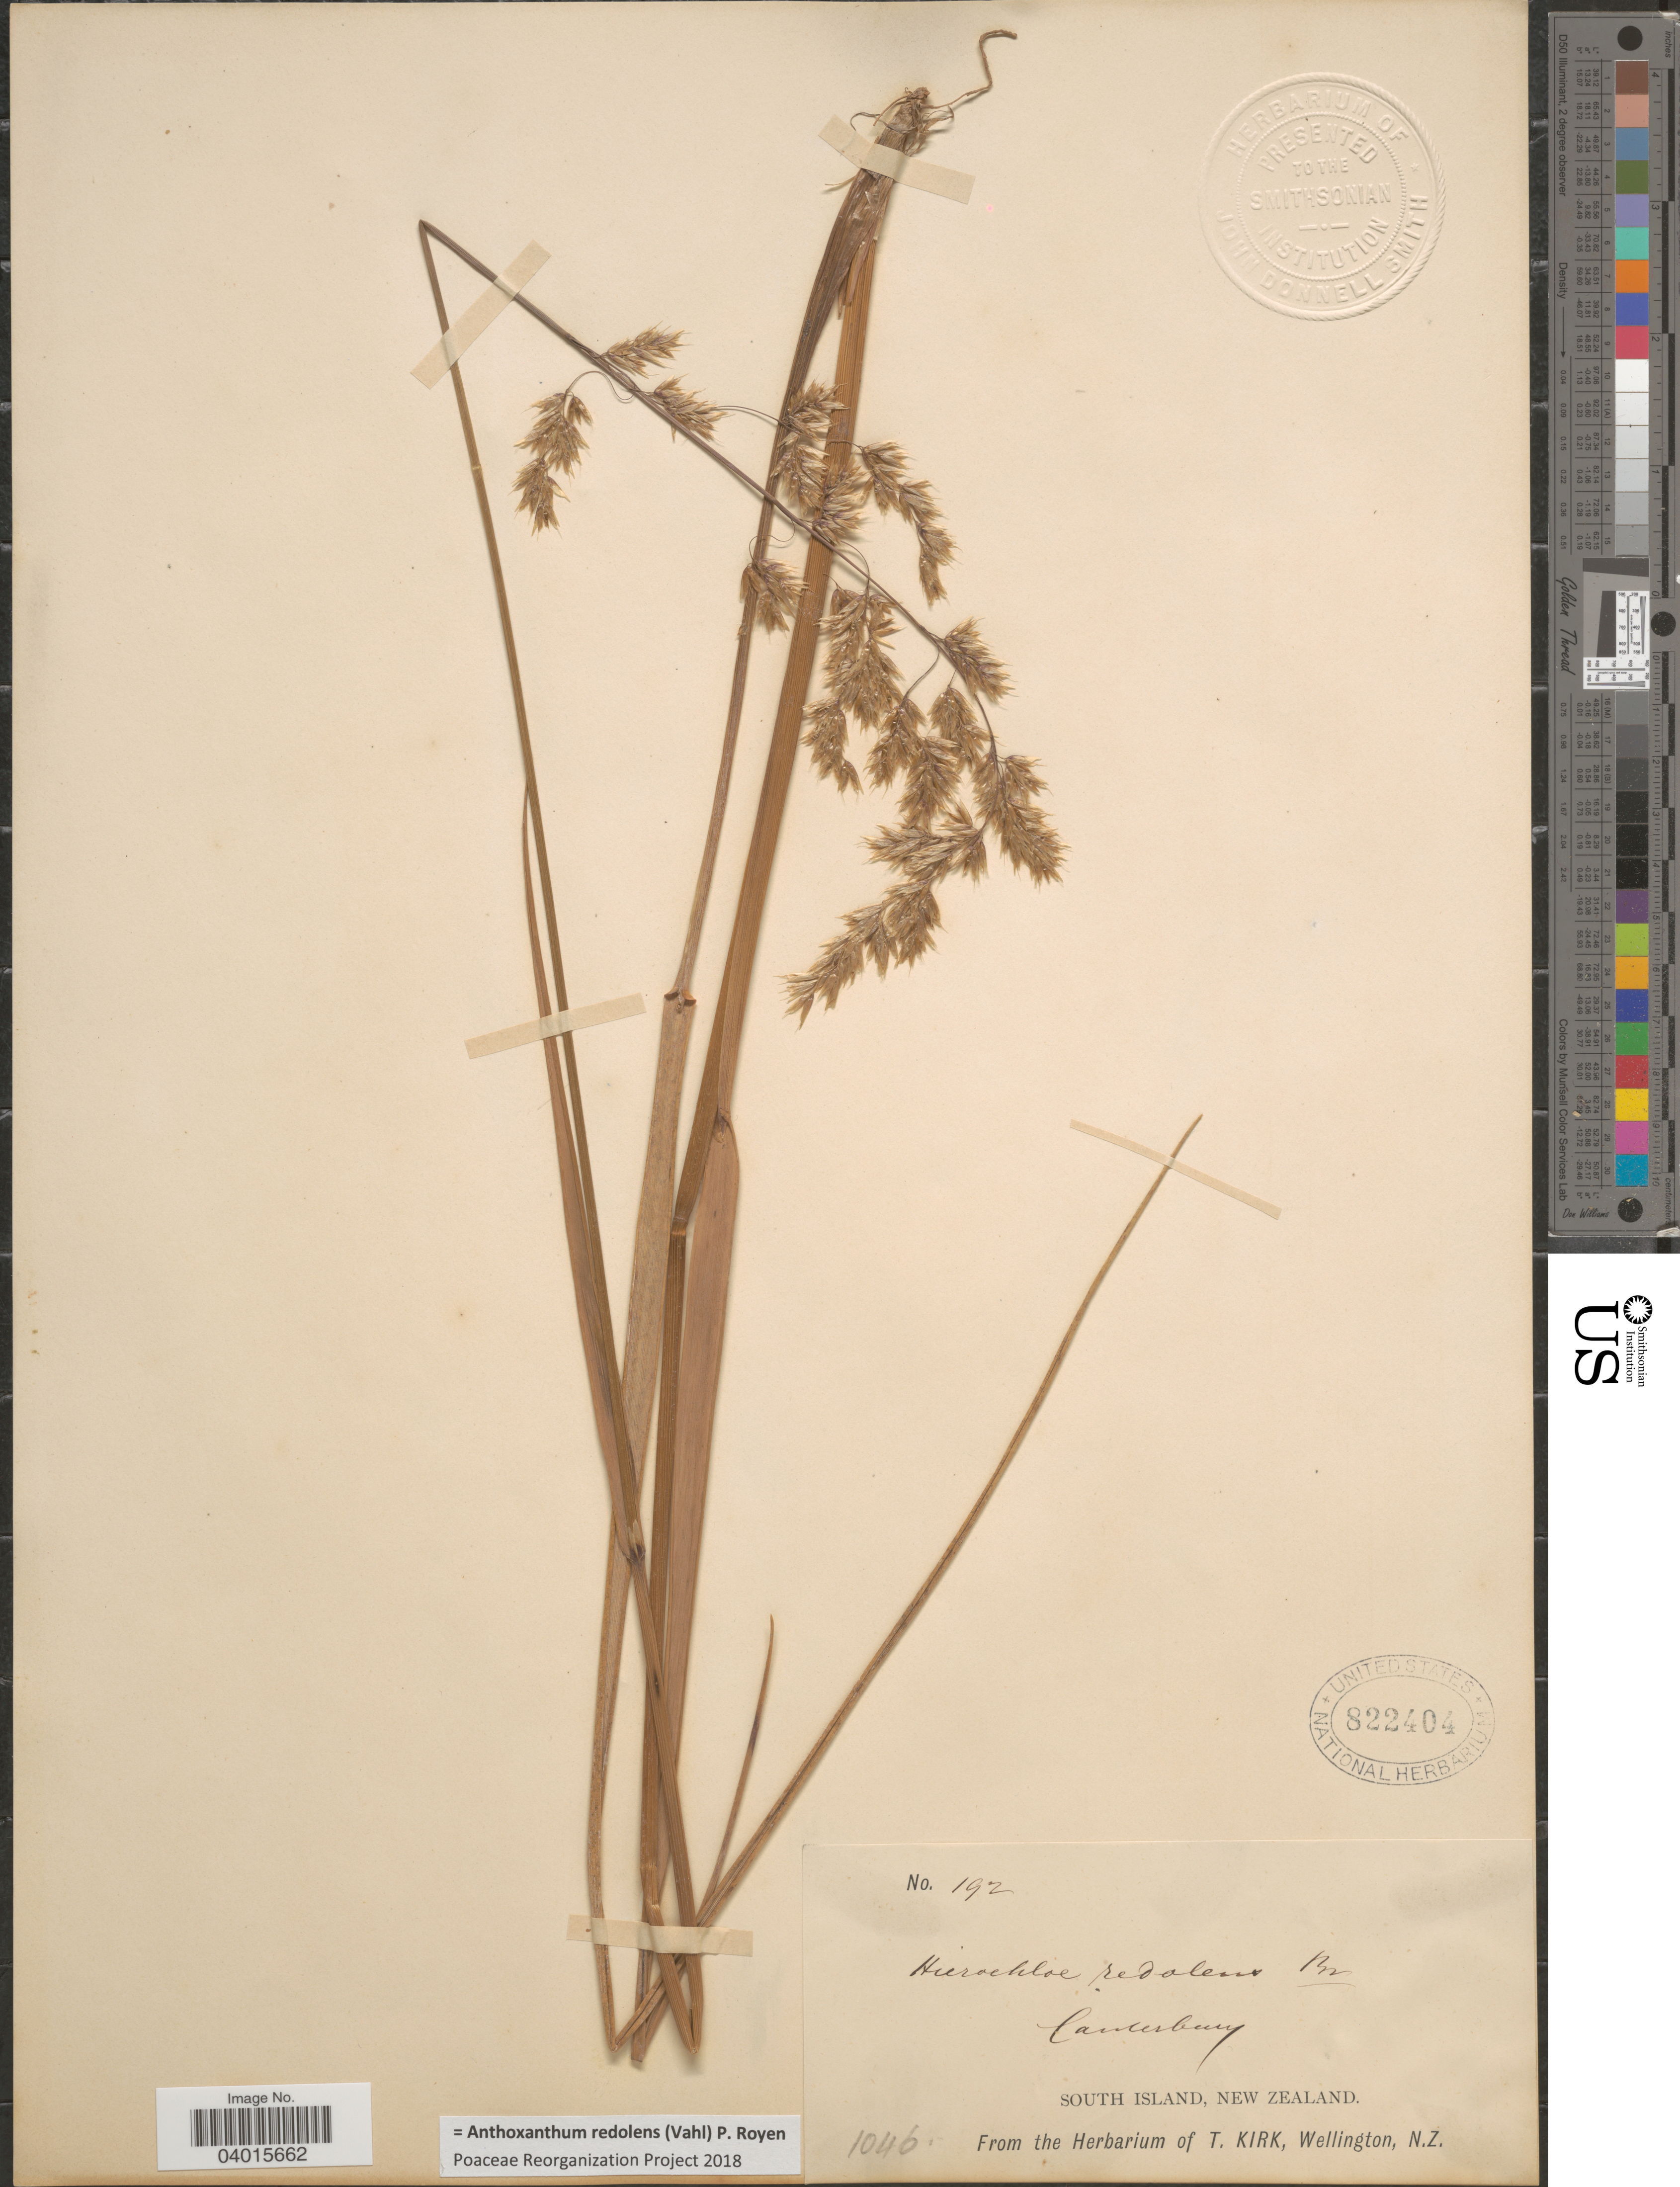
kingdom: Plantae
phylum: Tracheophyta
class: Liliopsida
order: Poales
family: Poaceae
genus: Anthoxanthum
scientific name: Anthoxanthum redolens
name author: (Vahl) P. Royen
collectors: ex herb. T. Kirk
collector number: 192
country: New Zealand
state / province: Canterbury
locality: South Island.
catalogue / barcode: US 822404